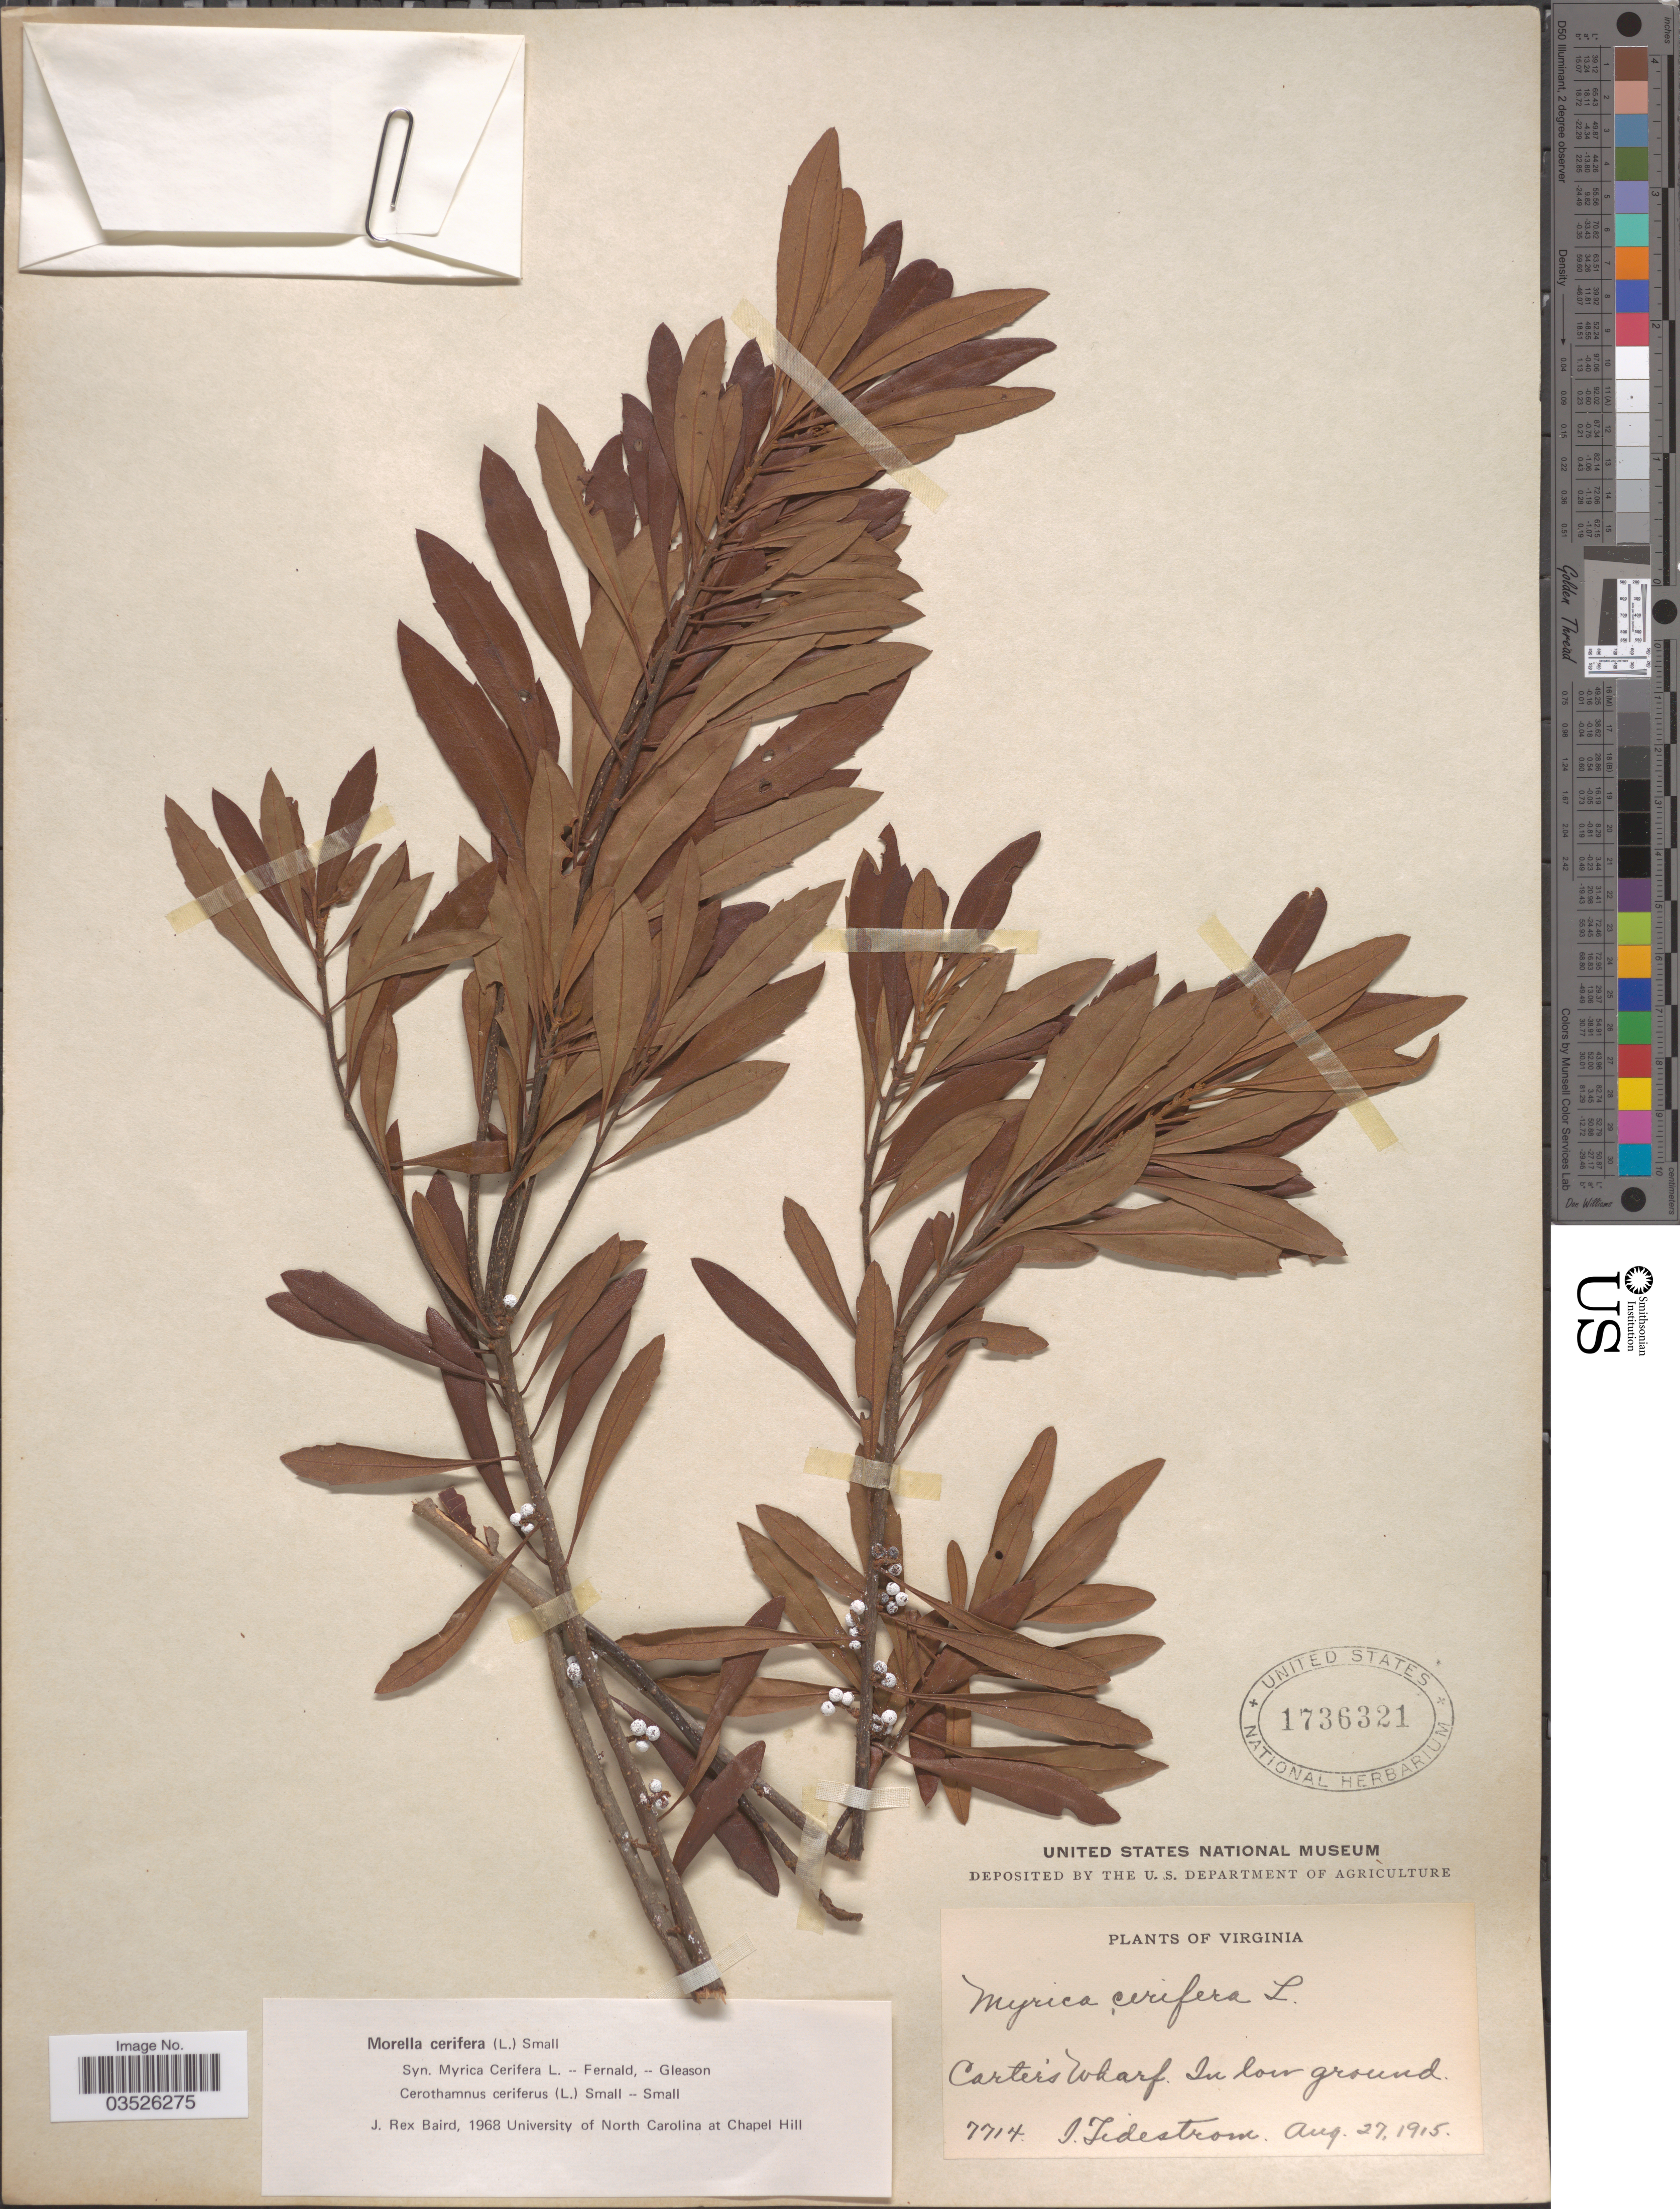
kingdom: Plantae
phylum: Tracheophyta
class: Magnoliopsida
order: Fagales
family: Myricaceae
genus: Morella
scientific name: Morella cerifera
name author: (L.) Small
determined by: Baird, James Rex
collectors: I. F. Tidestrom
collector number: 7714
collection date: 1915-08-27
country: United States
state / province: Virginia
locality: Carter's Wharf.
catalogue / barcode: US 1736321